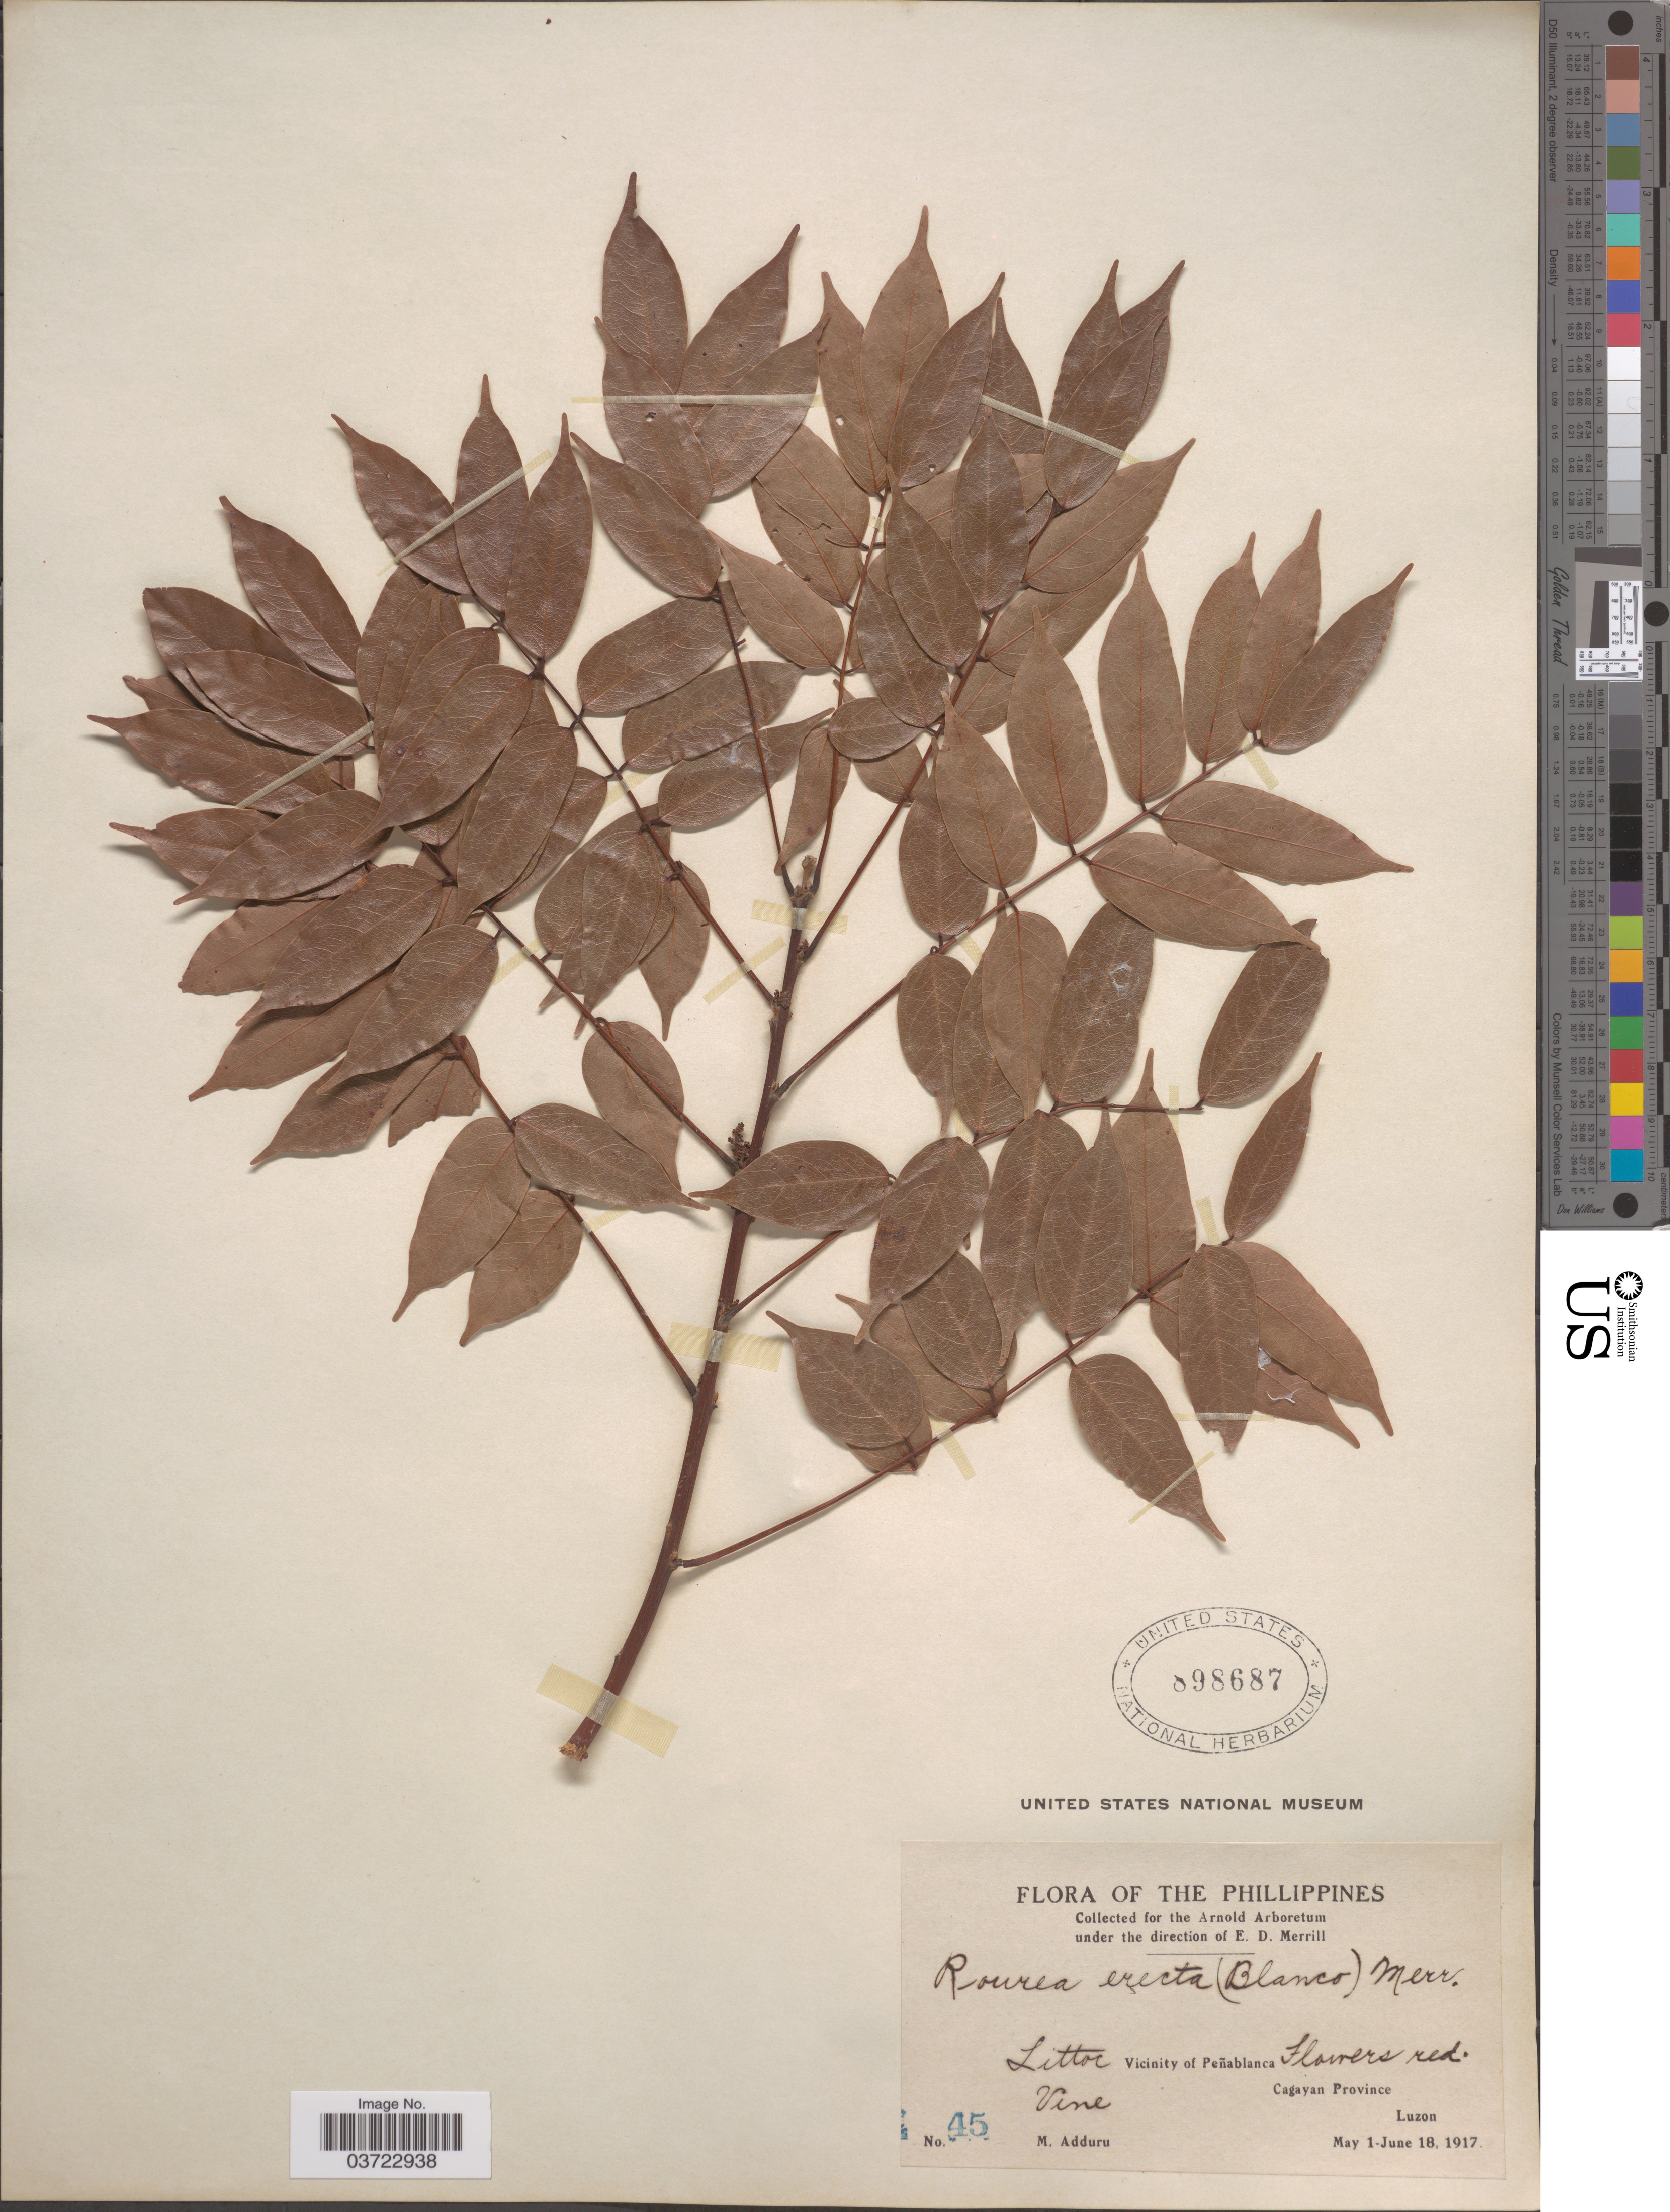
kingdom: Plantae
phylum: Tracheophyta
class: Magnoliopsida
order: Oxalidales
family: Connaraceae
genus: Rourea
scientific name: Rourea erecta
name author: (Blanco) Merr.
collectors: M. Adduru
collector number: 45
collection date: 1917-05-01/1917-06-18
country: Philippines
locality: Litto Vicinity of Peñablanca. Cagayan Province. Luzon.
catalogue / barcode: US 898687